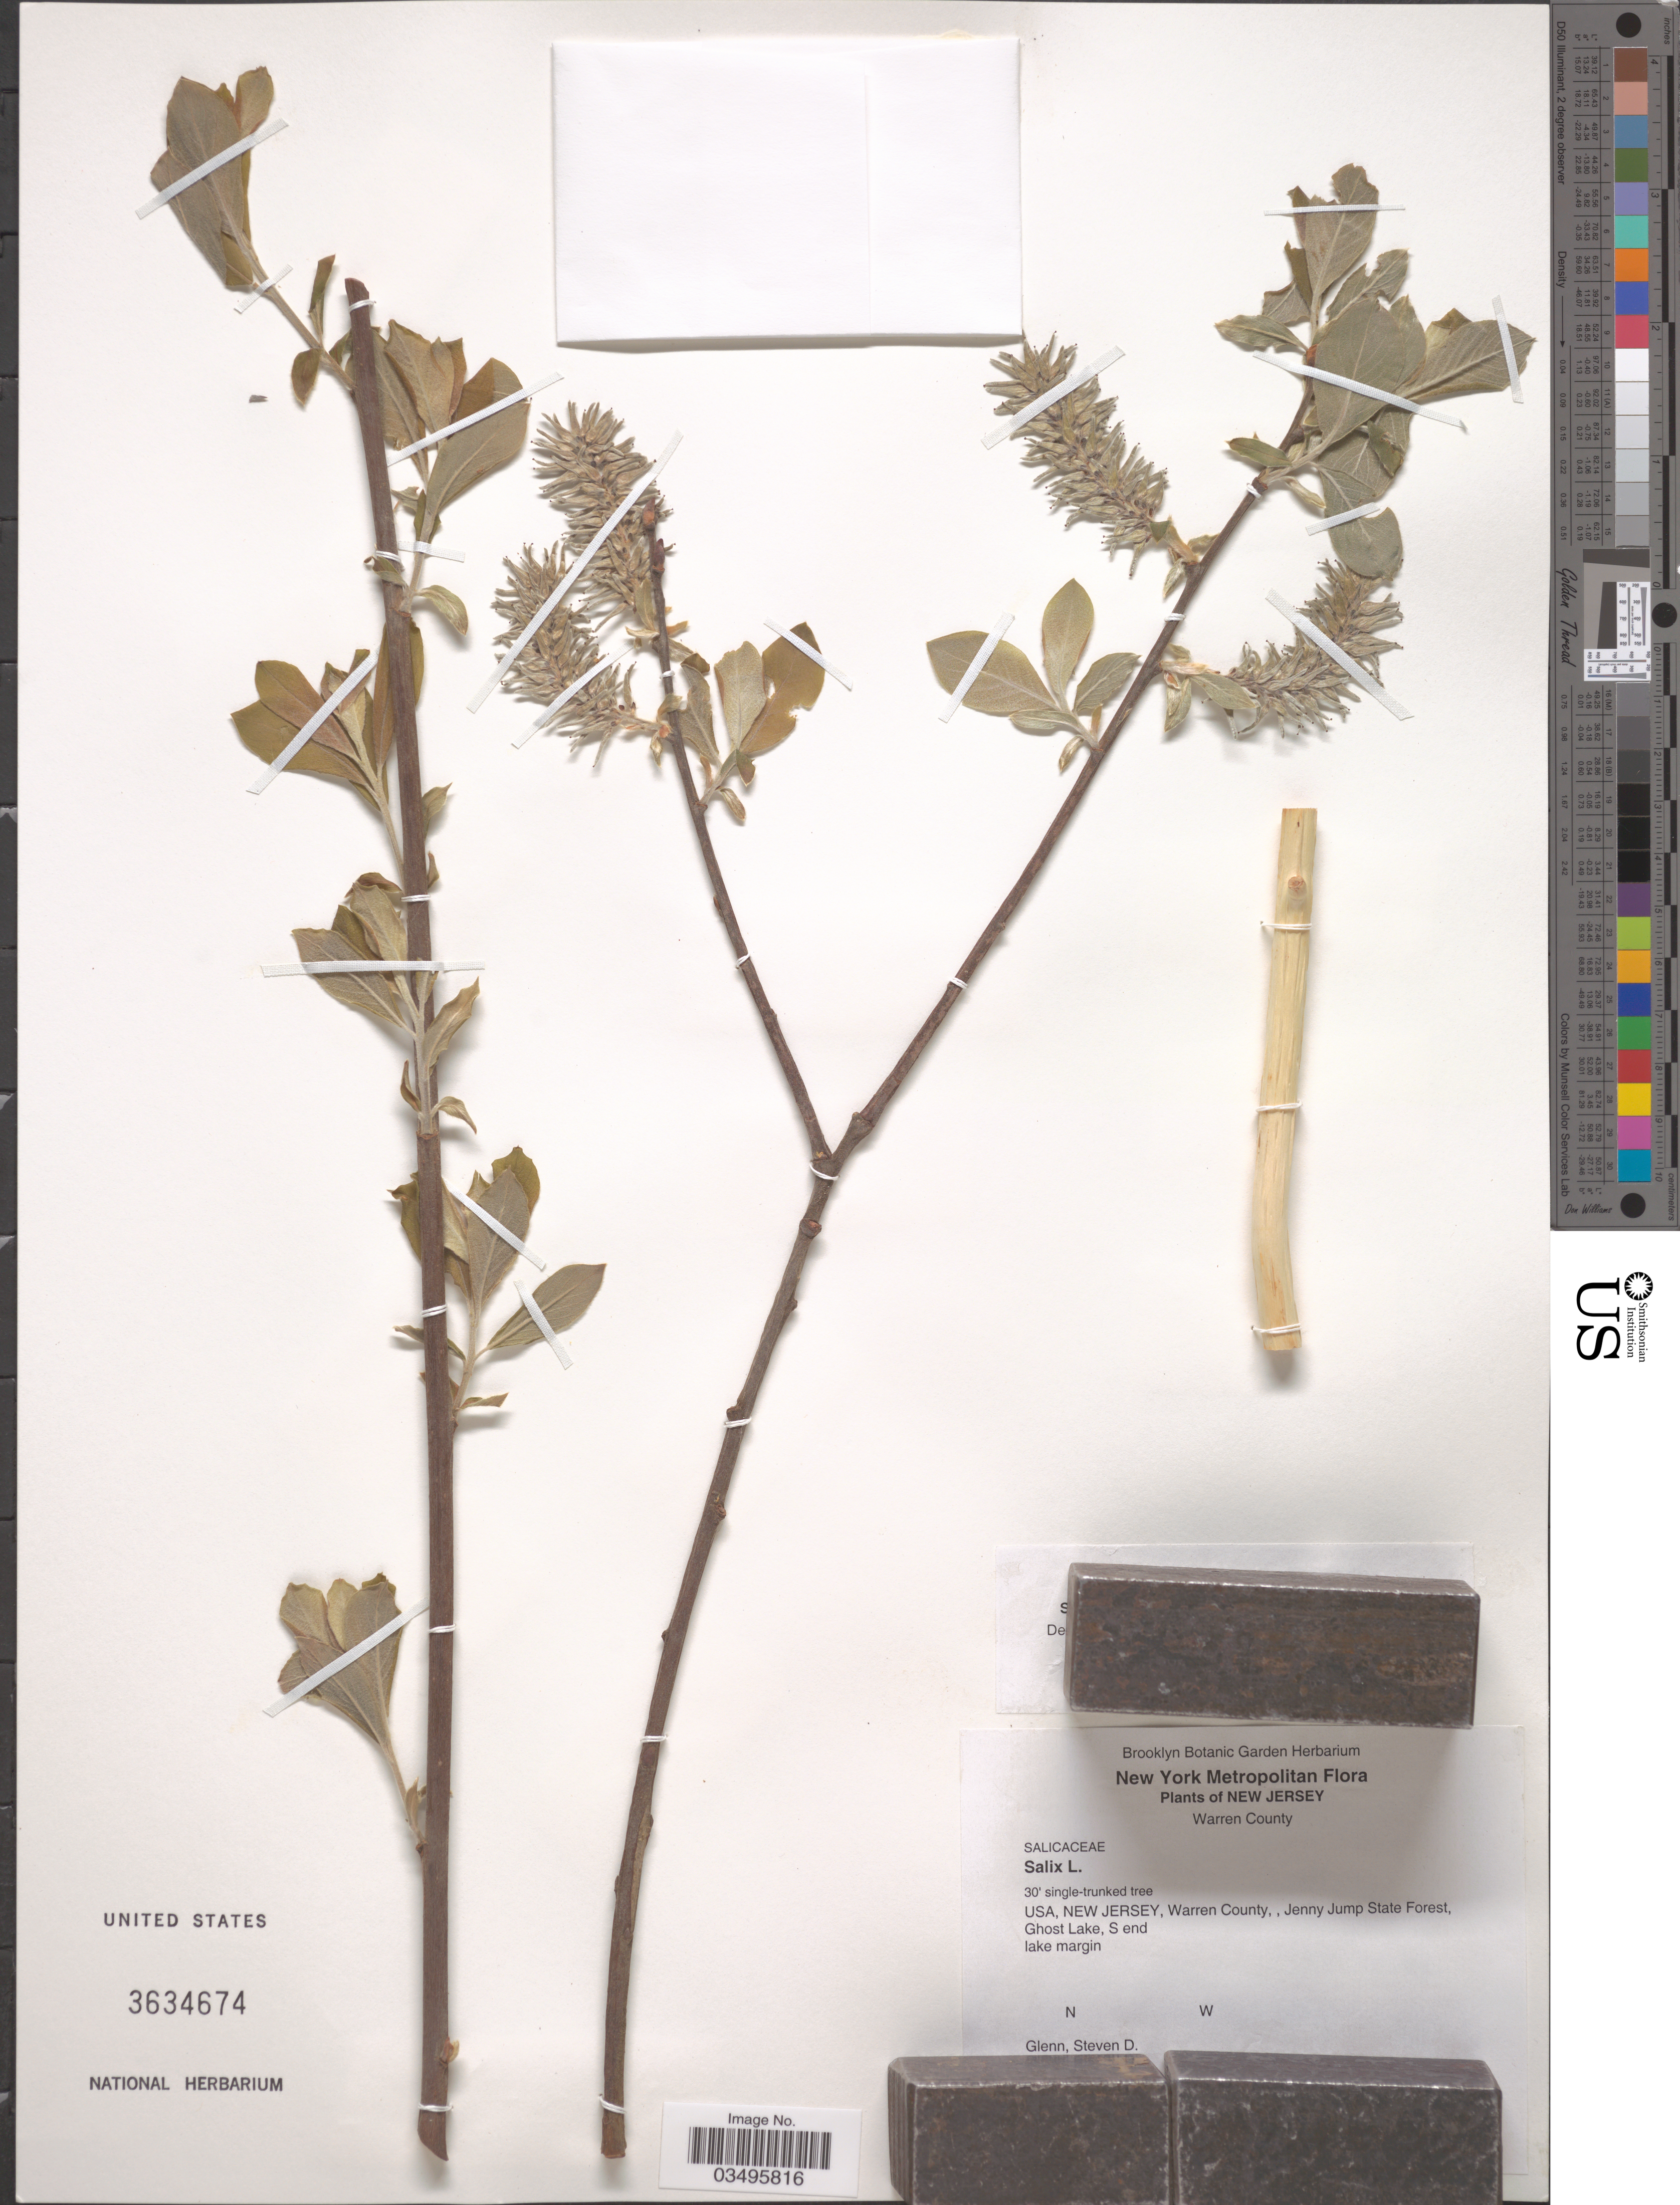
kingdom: Plantae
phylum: Tracheophyta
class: Magnoliopsida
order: Malpighiales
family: Salicaceae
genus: Salix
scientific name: Salix atrocinerea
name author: Brot.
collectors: S. Glenn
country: United States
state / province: New Jersey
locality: Warren County. Jenny Jump State Forest, Ghost Lake, S end.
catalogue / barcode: US 3634674